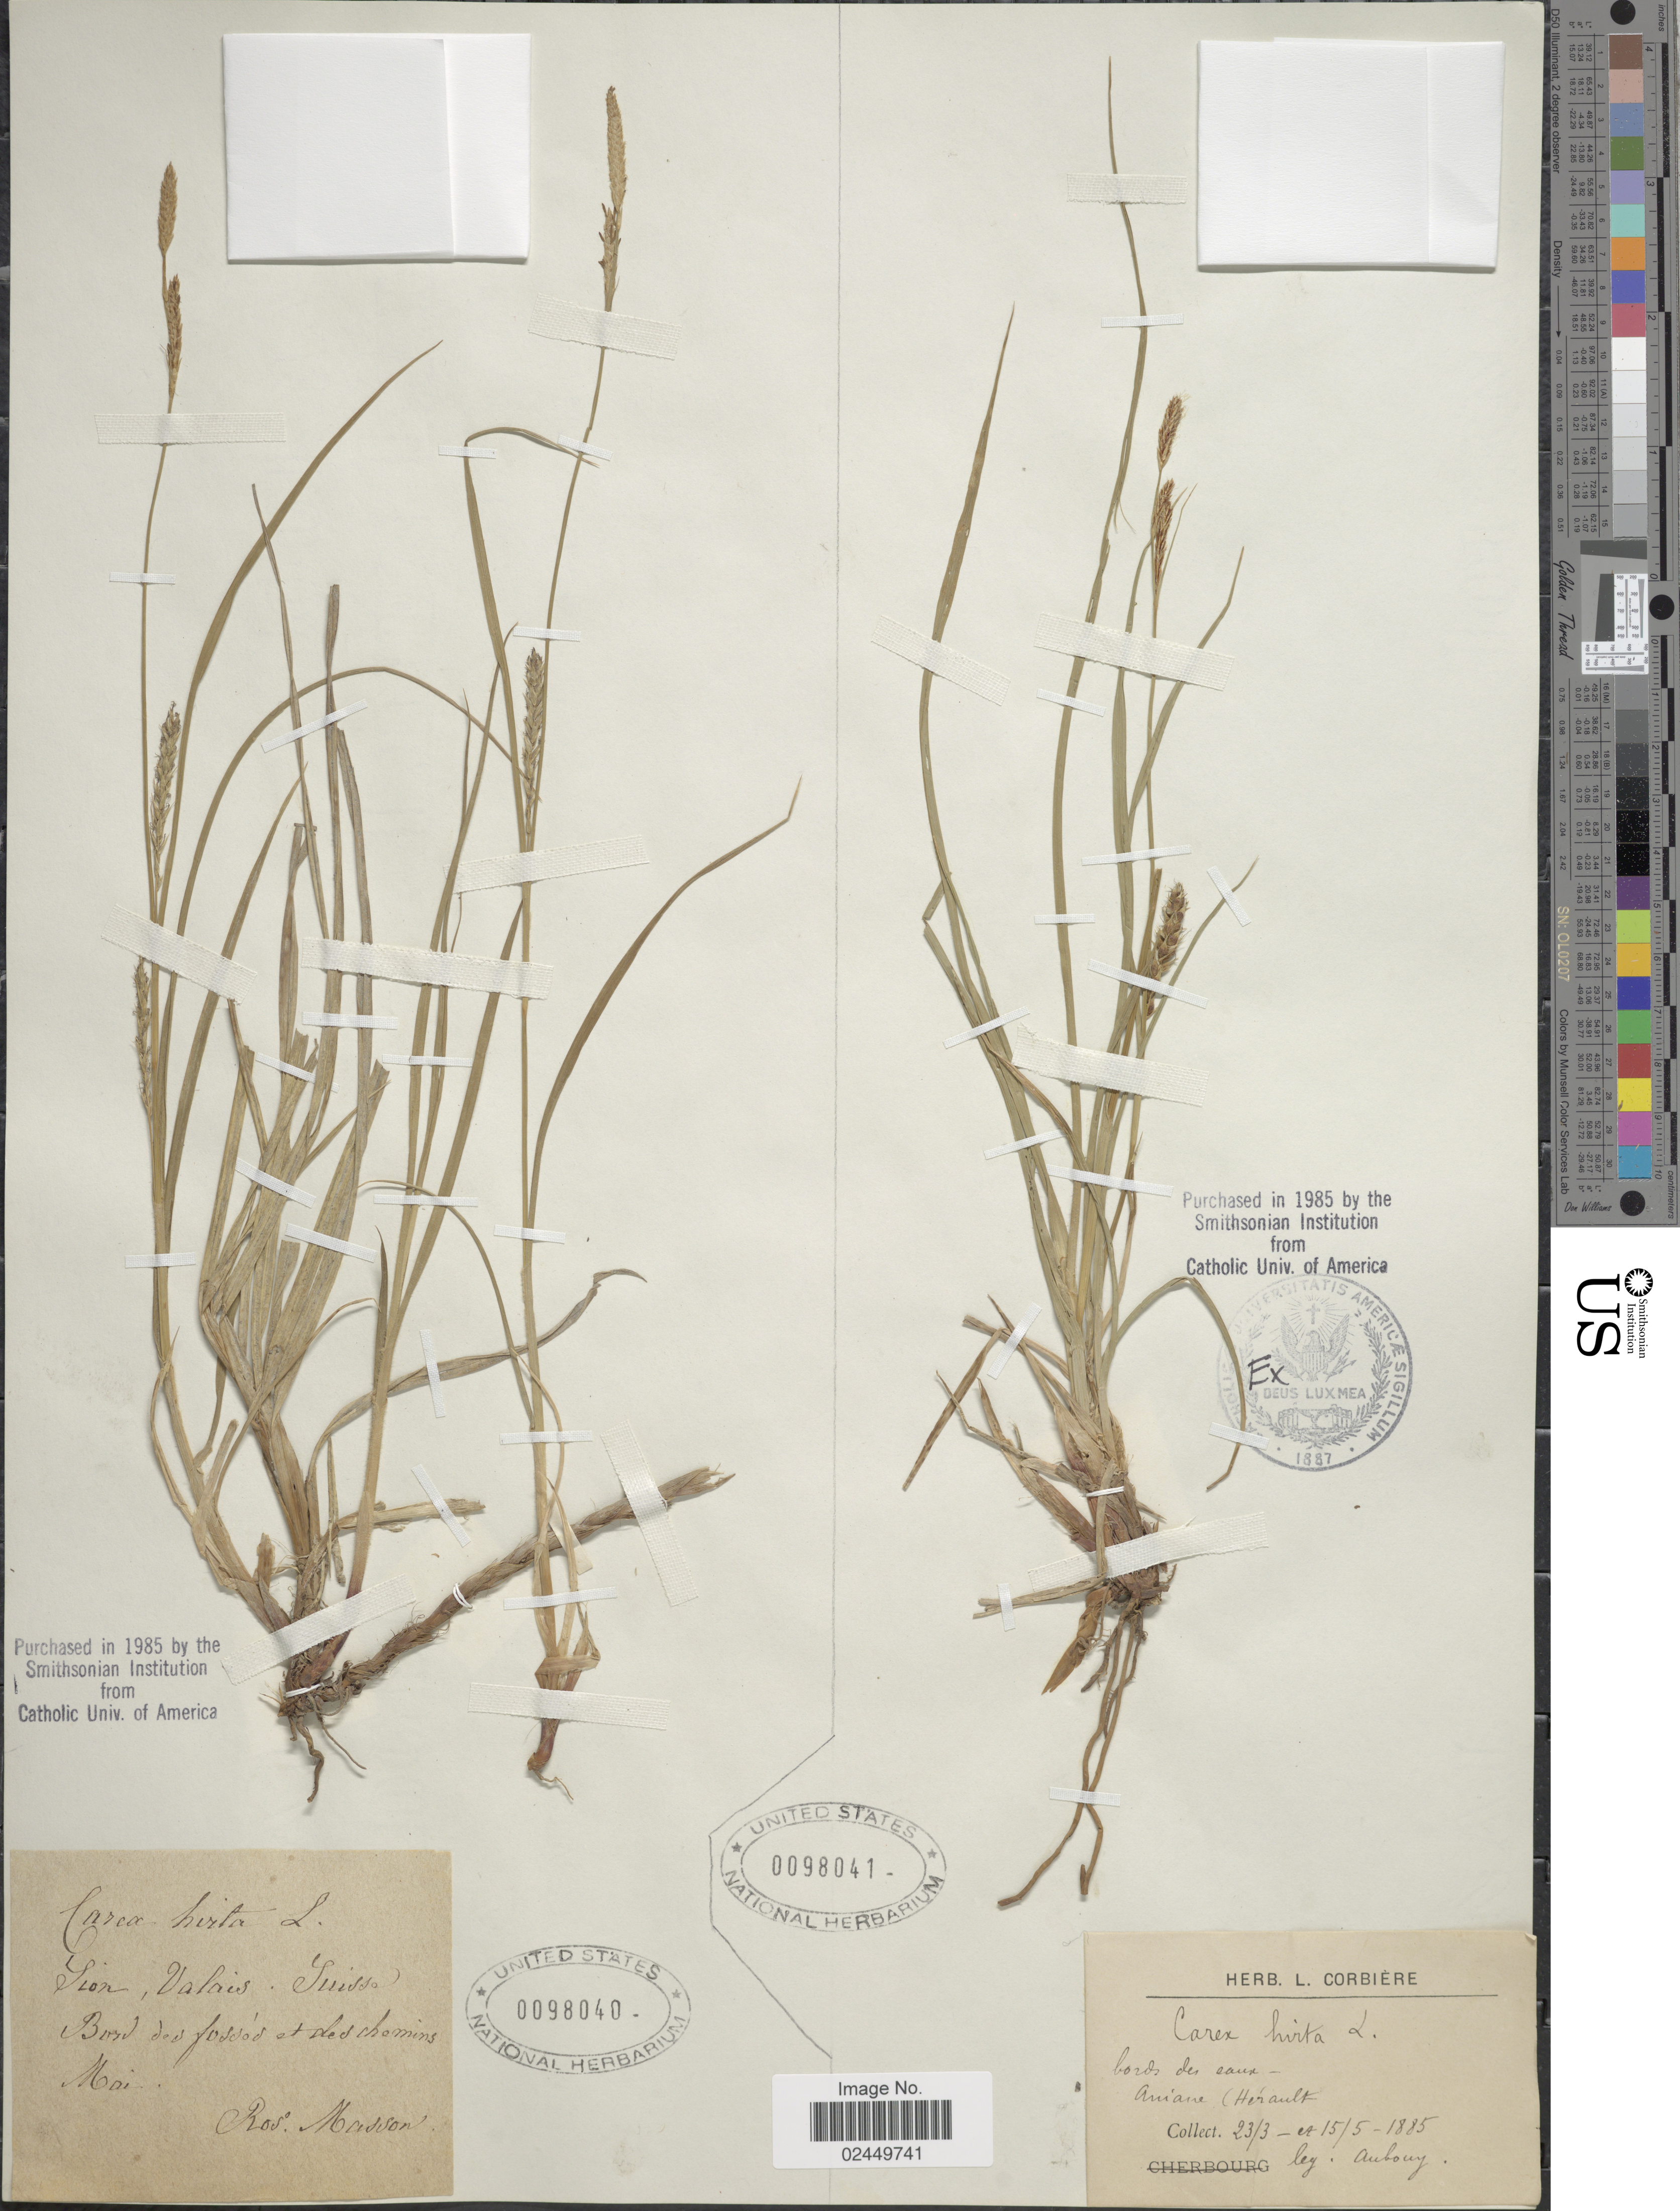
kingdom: Plantae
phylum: Tracheophyta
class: Liliopsida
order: Poales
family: Cyperaceae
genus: Carex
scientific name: Carex hirta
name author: L.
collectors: R. Masson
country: Switzerland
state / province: Valais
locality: Sion, Valais, Suisse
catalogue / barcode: US 98040-2